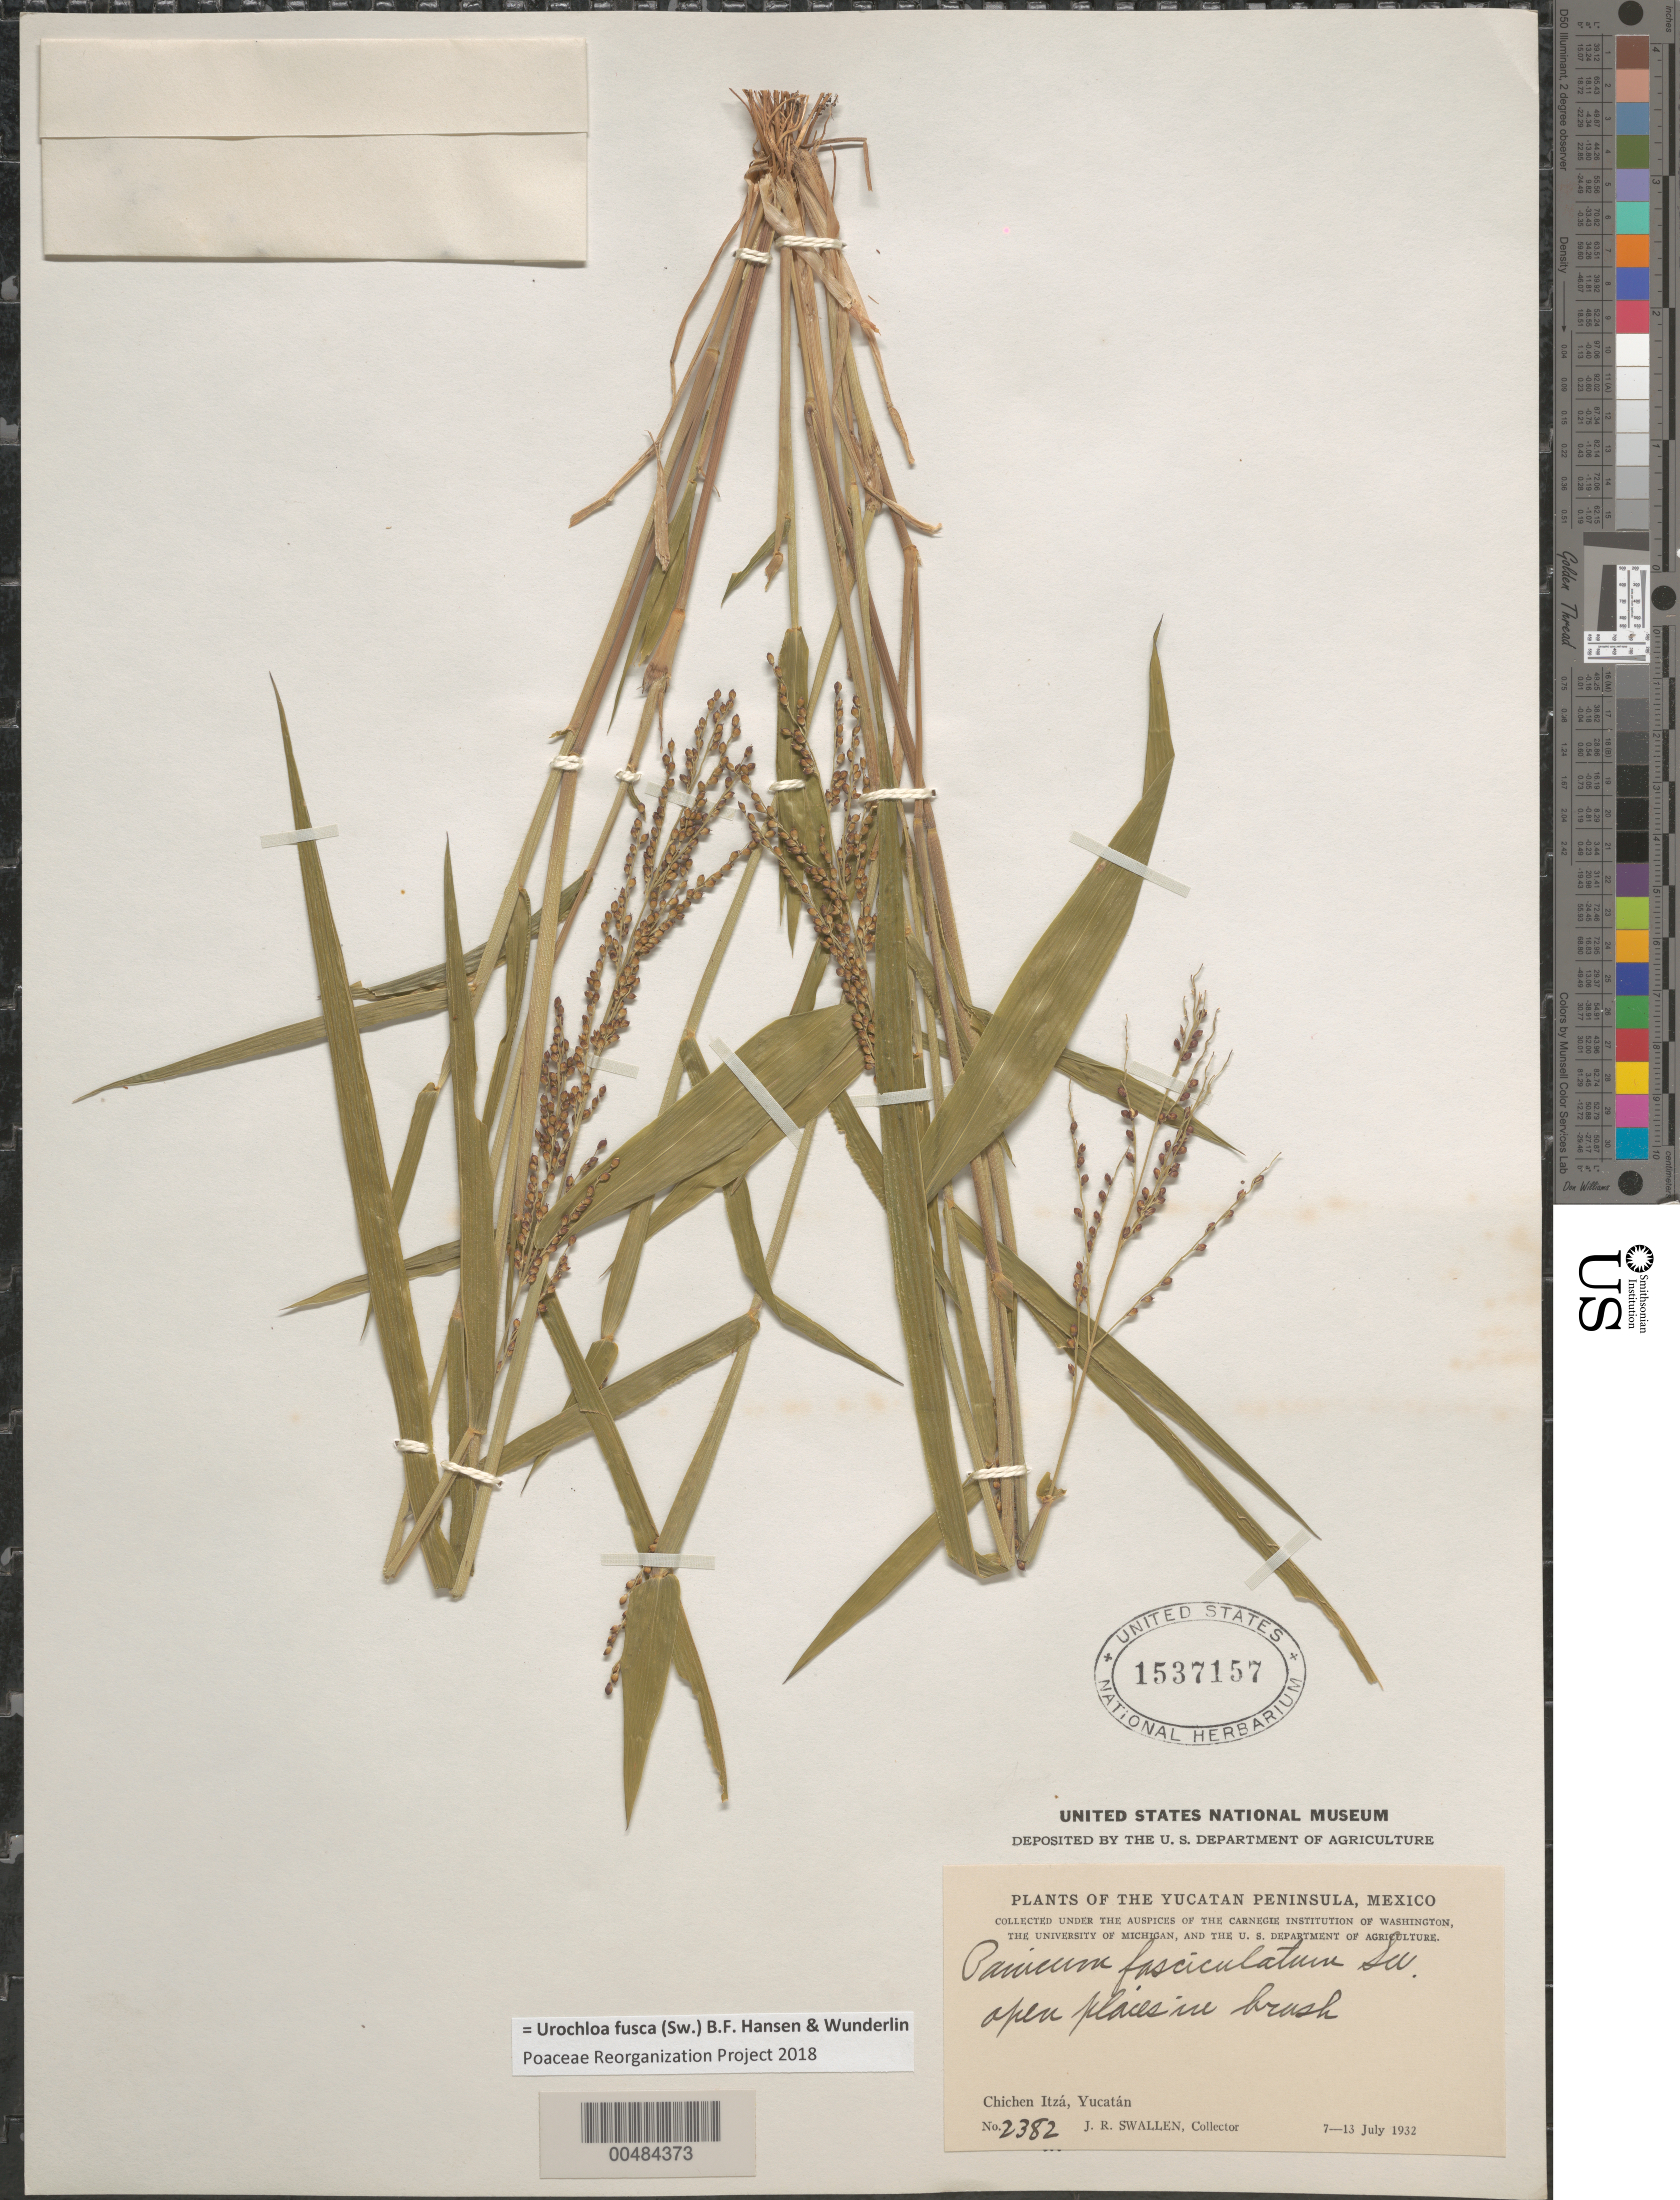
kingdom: Plantae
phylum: Tracheophyta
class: Liliopsida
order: Poales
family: Poaceae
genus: Brachiaria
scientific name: Brachiaria fasciculata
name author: (Sw.) Parodi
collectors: J. R. Swallen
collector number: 2382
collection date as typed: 7 Jul 1932 to 13 Jul 1932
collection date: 1932-07-07/1932-07-13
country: Mexico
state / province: Yucatan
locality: Chichen Itz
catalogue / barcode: US 1537157